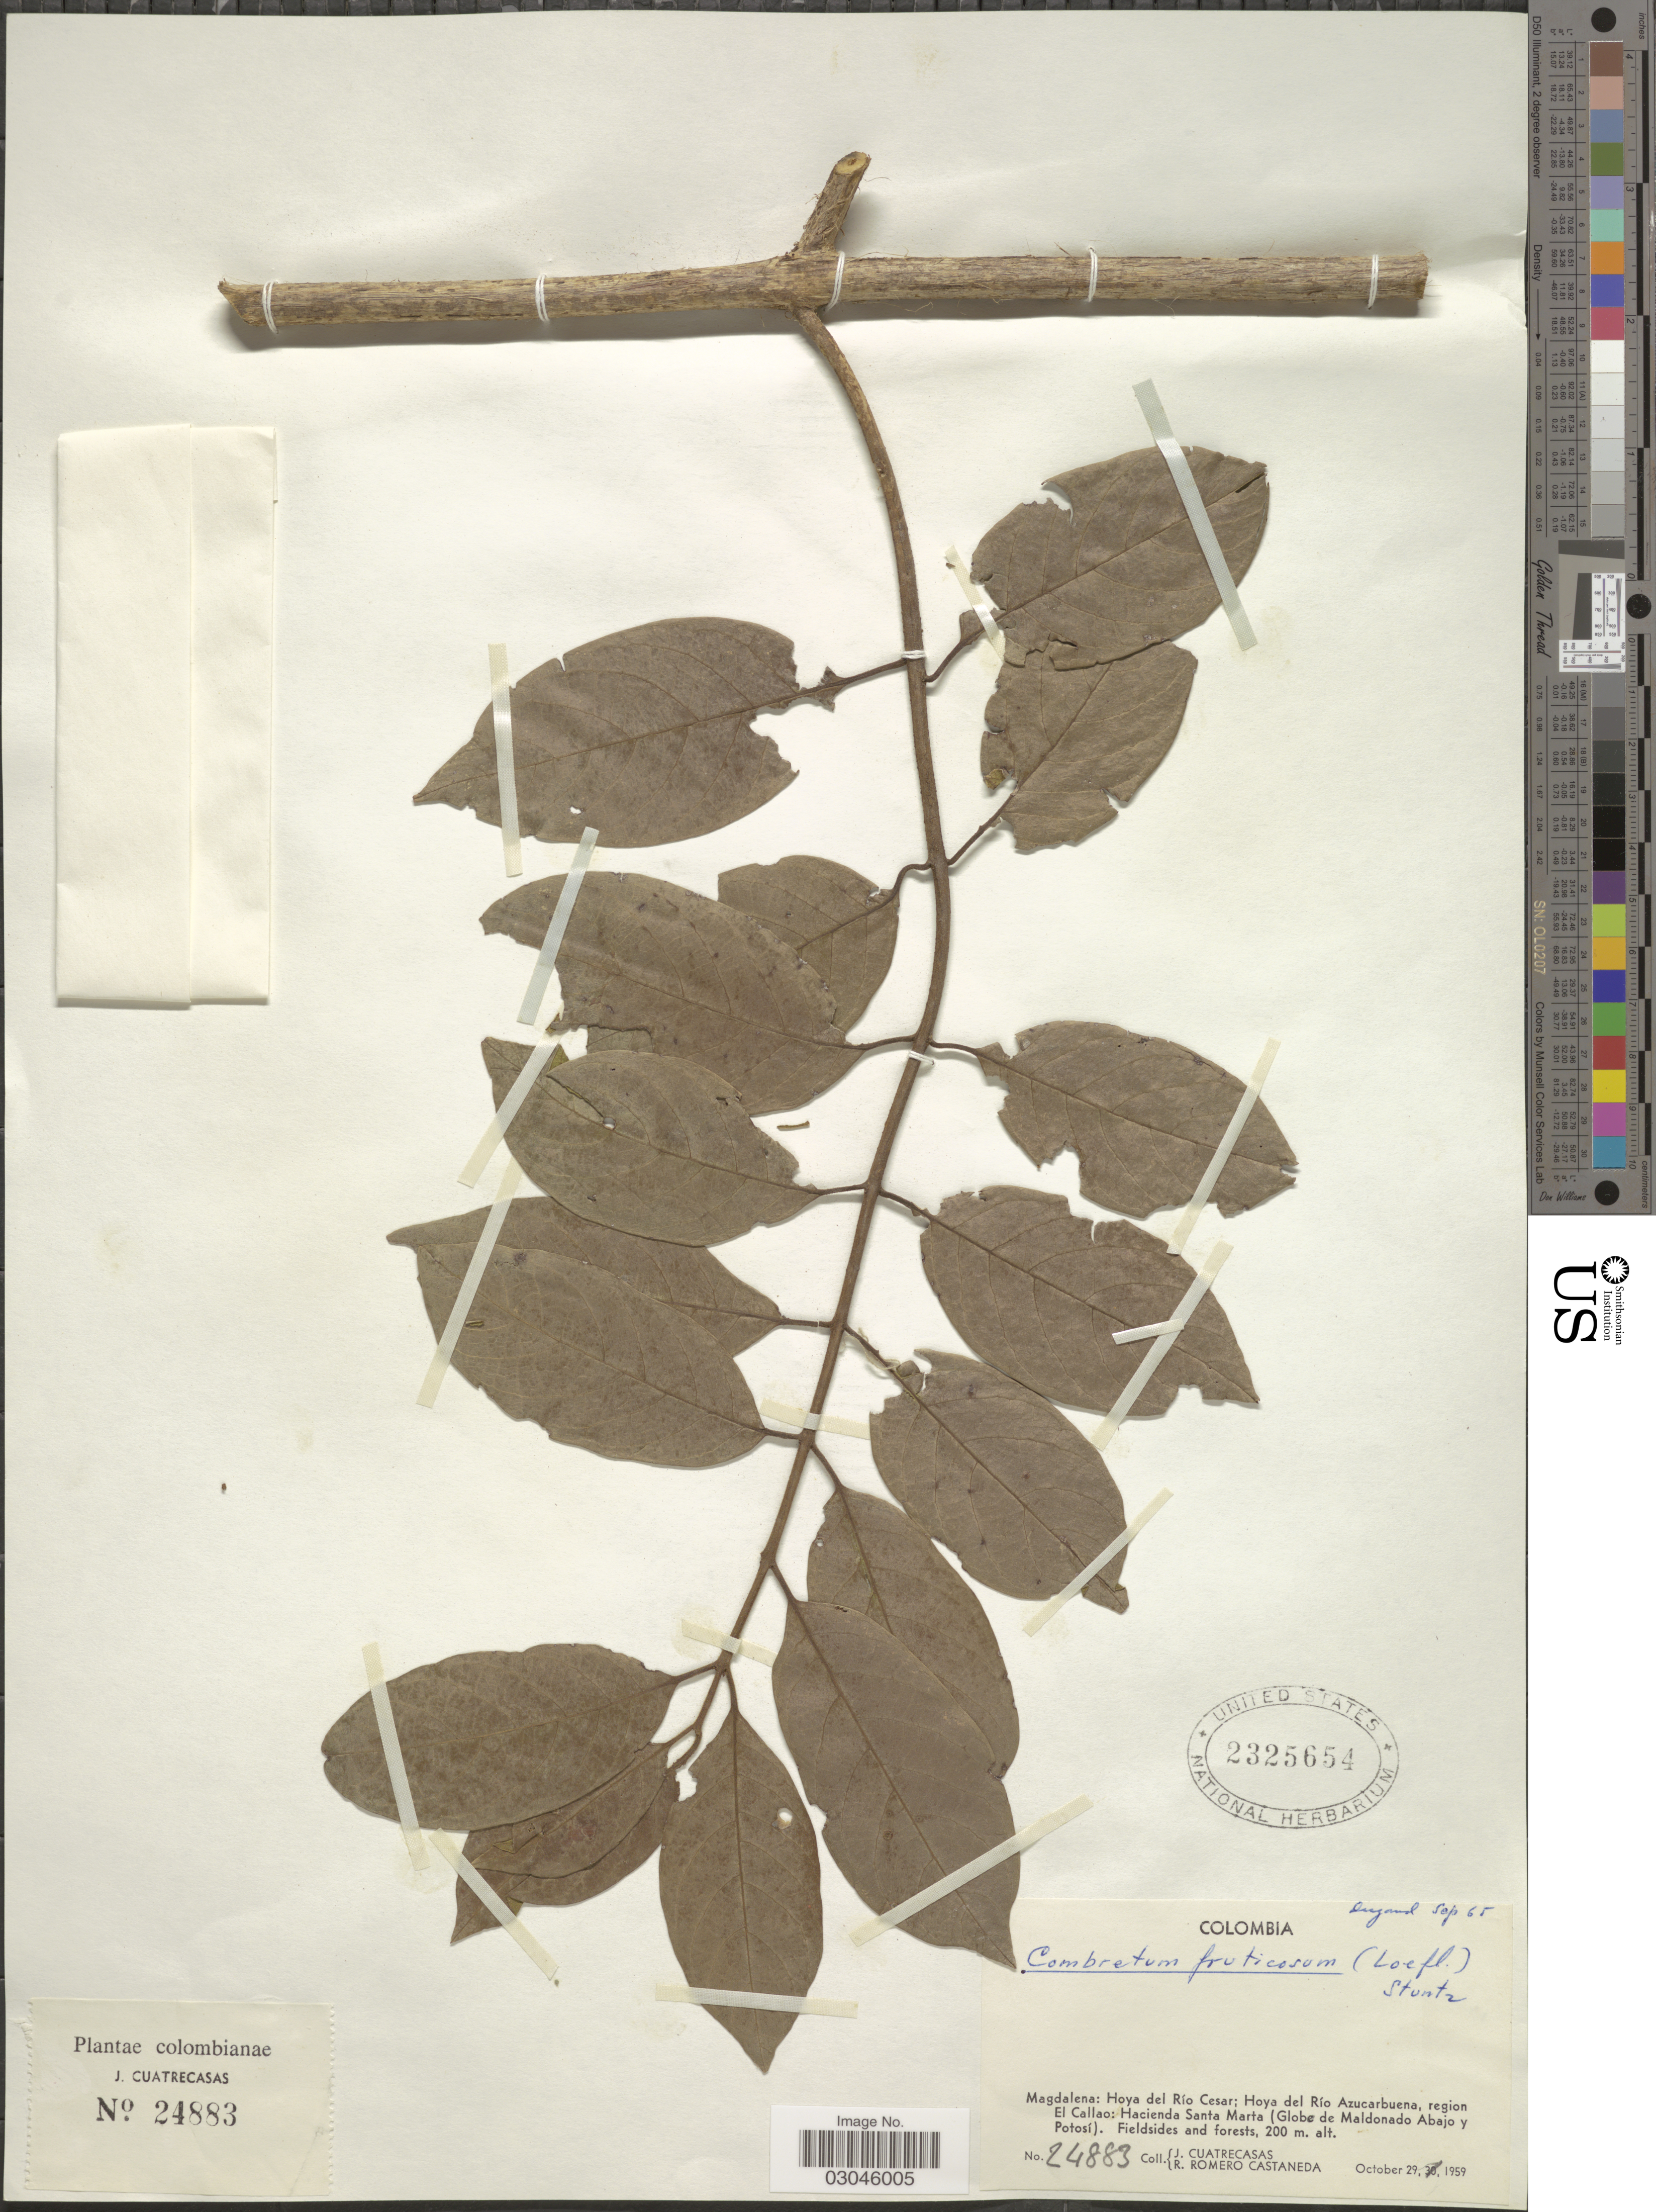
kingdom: Plantae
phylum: Tracheophyta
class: Magnoliopsida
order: Myrtales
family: Combretaceae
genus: Combretum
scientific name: Combretum fruticosum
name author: (Loefl.) Stuntz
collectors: J. Cuatrecasas & R. Romero Castañeda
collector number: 24883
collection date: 1959-10-29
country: Colombia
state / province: Magdalena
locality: Hoya del Río Cesar; Hoya del Río Azucarbuena, region El Callao: Hacienda Santa Marta (Globe de Maldonado Abajo y Potosí).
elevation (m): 200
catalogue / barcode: US 2325654